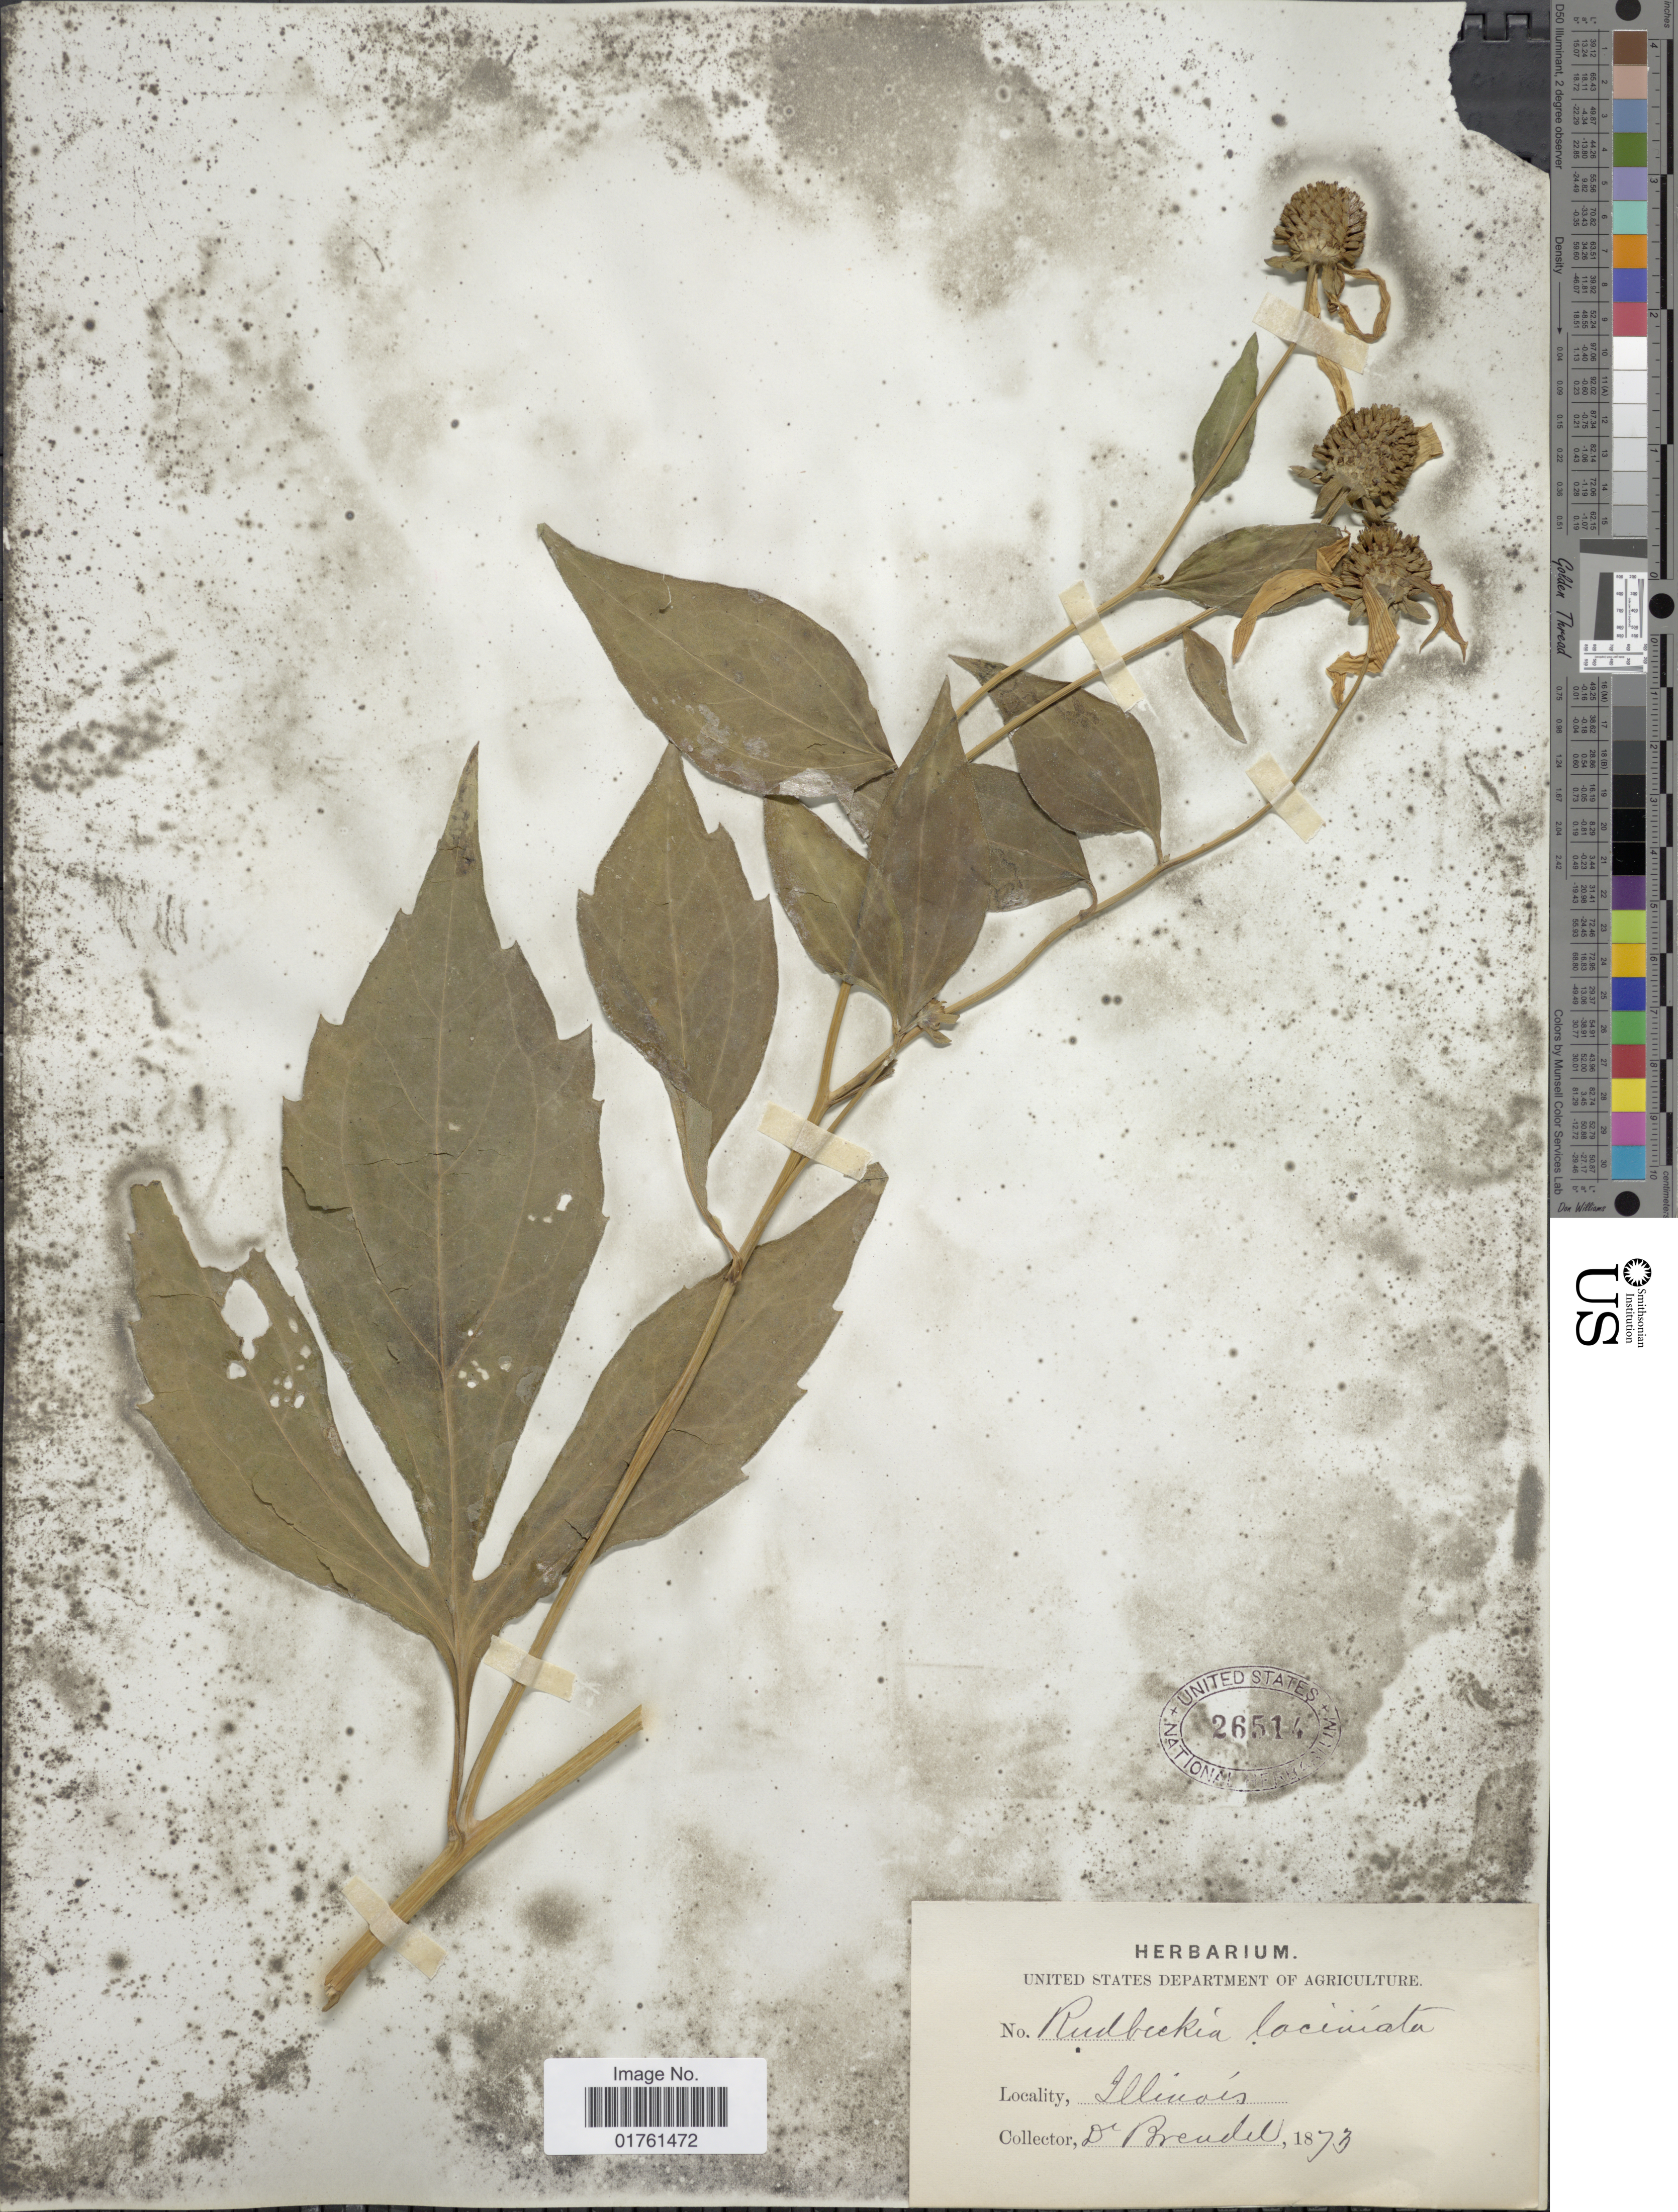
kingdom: Plantae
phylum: Tracheophyta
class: Magnoliopsida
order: Asterales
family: Asteraceae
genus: Rudbeckia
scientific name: Rudbeckia laciniata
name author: L.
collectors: -. Brendel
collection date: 1873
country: United States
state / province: Illinois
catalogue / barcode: US 26514